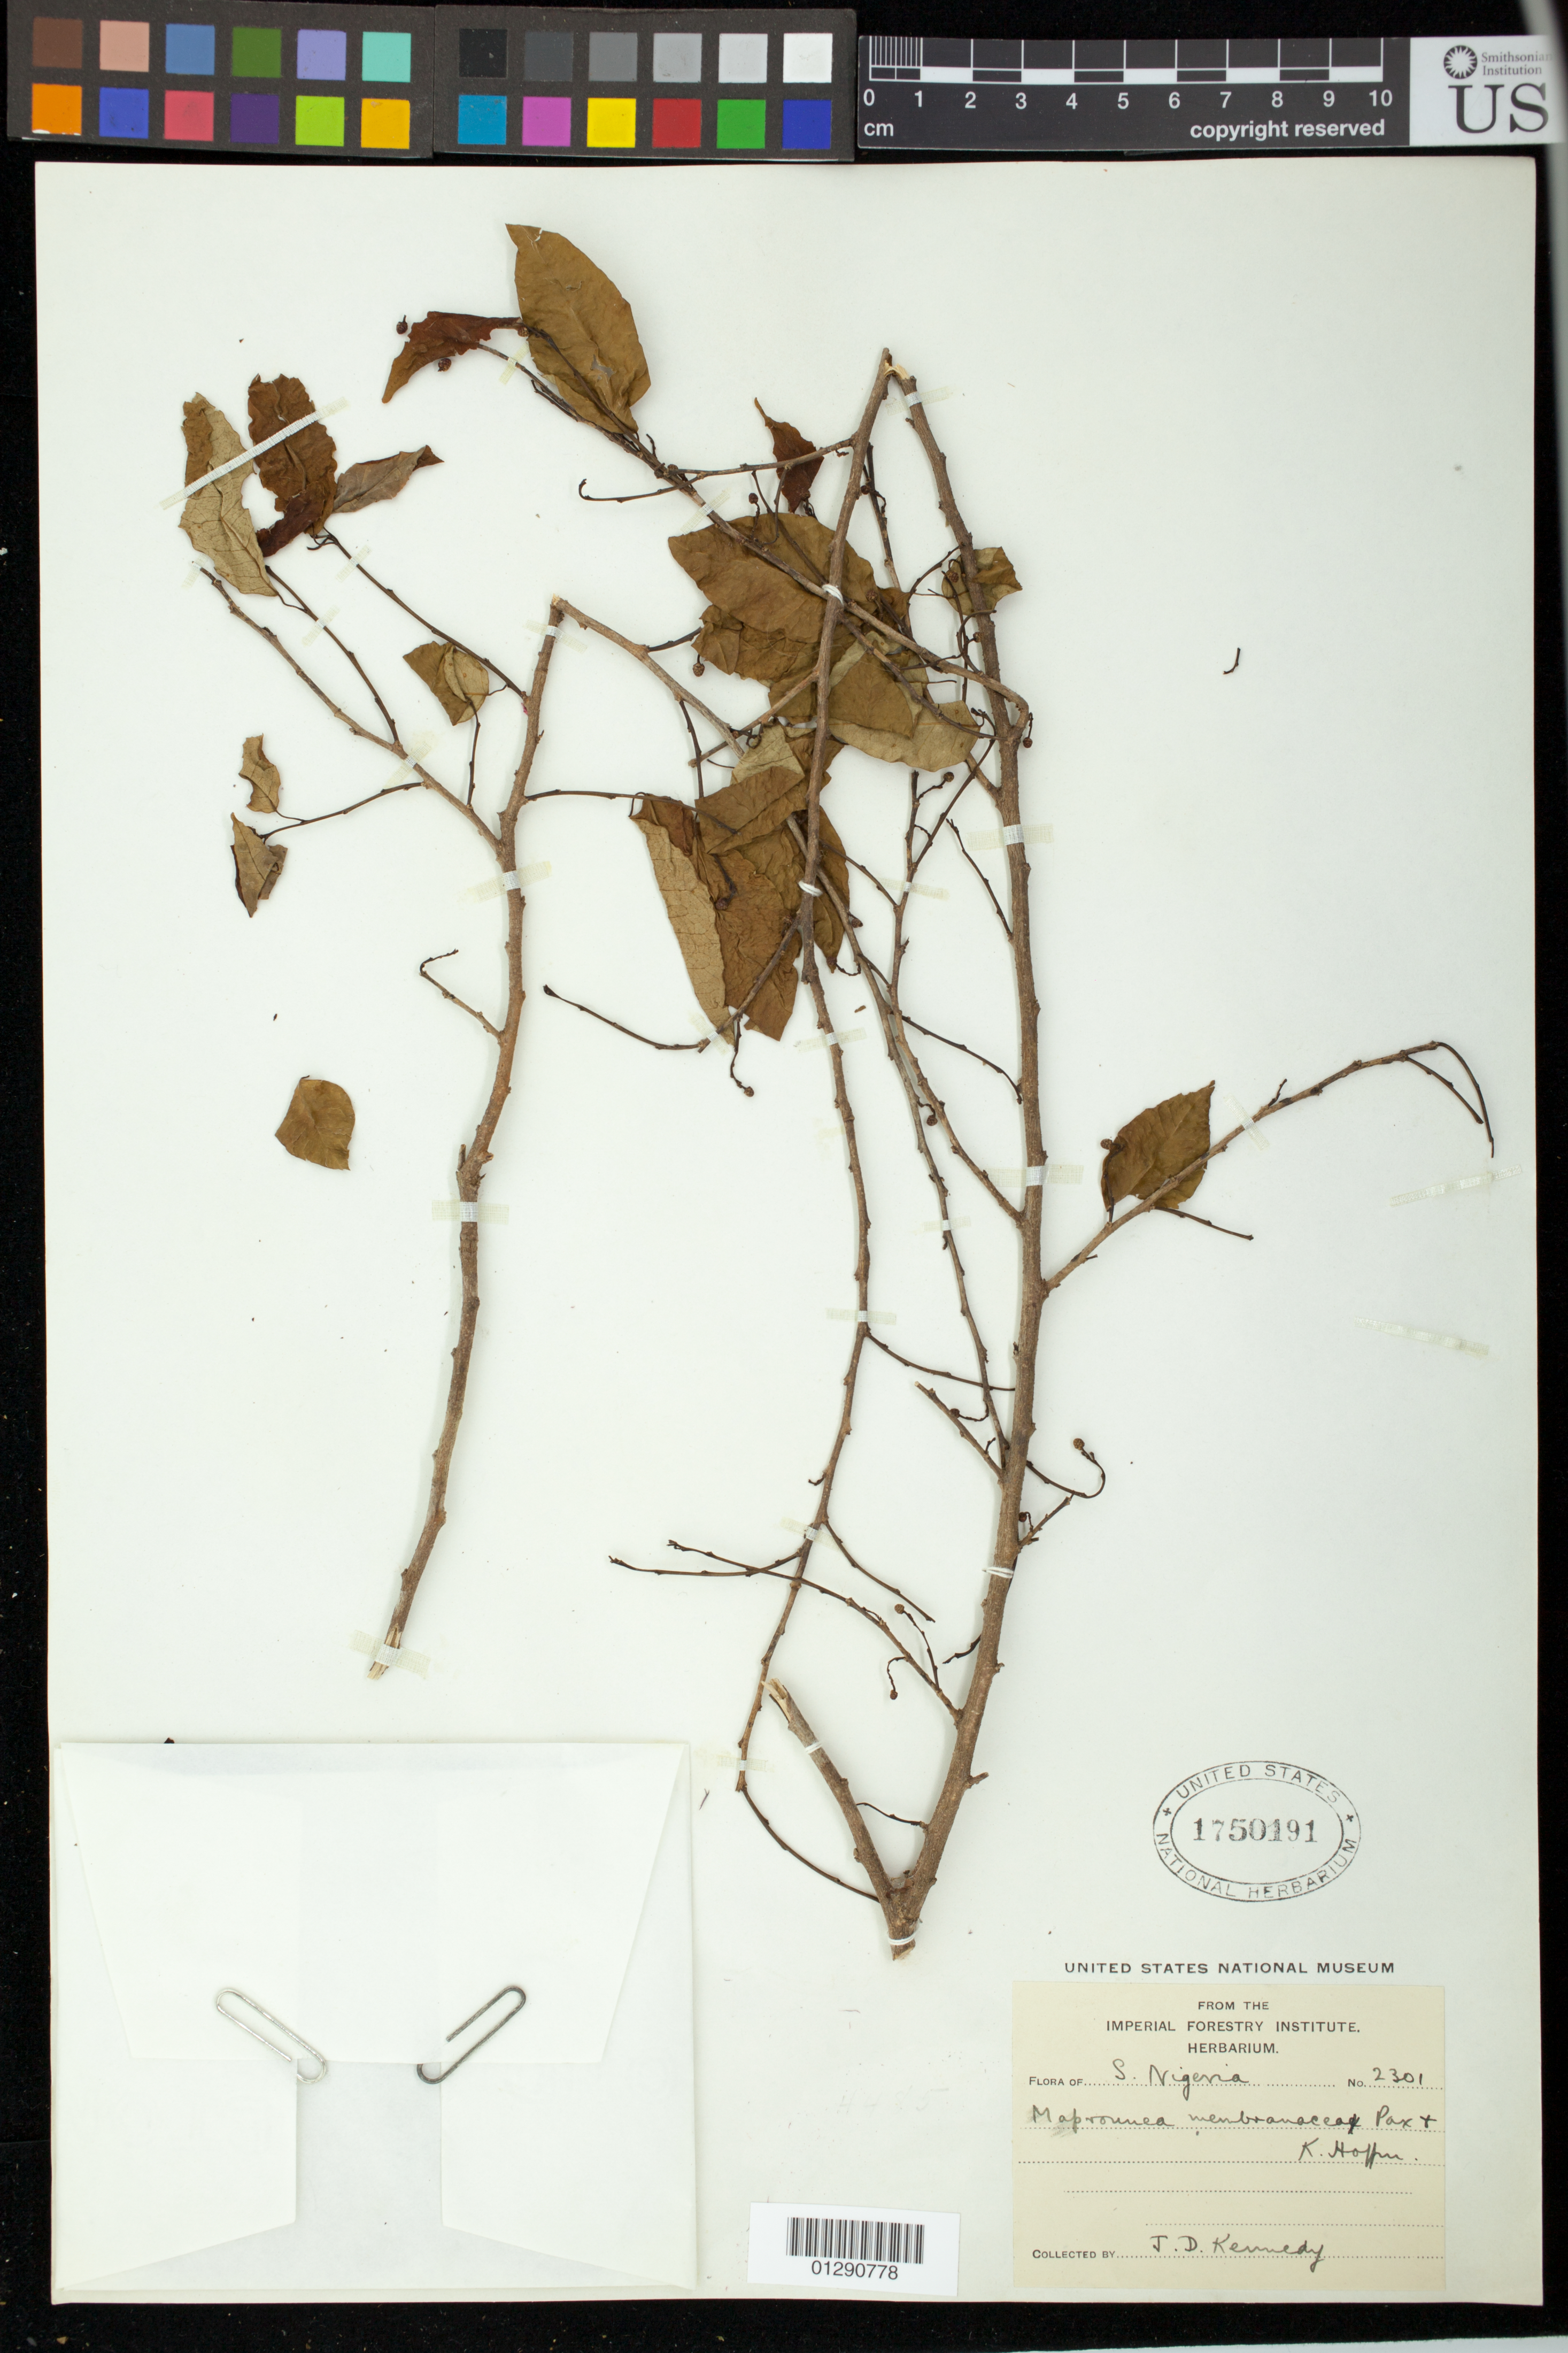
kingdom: Plantae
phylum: Tracheophyta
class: Magnoliopsida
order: Malpighiales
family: Euphorbiaceae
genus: Maprounea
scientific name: Maprounea membranacea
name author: Pax & K. Hoffm.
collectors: J. D. Kennedy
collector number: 2301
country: Nigeria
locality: South nigeria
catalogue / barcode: US 1750191